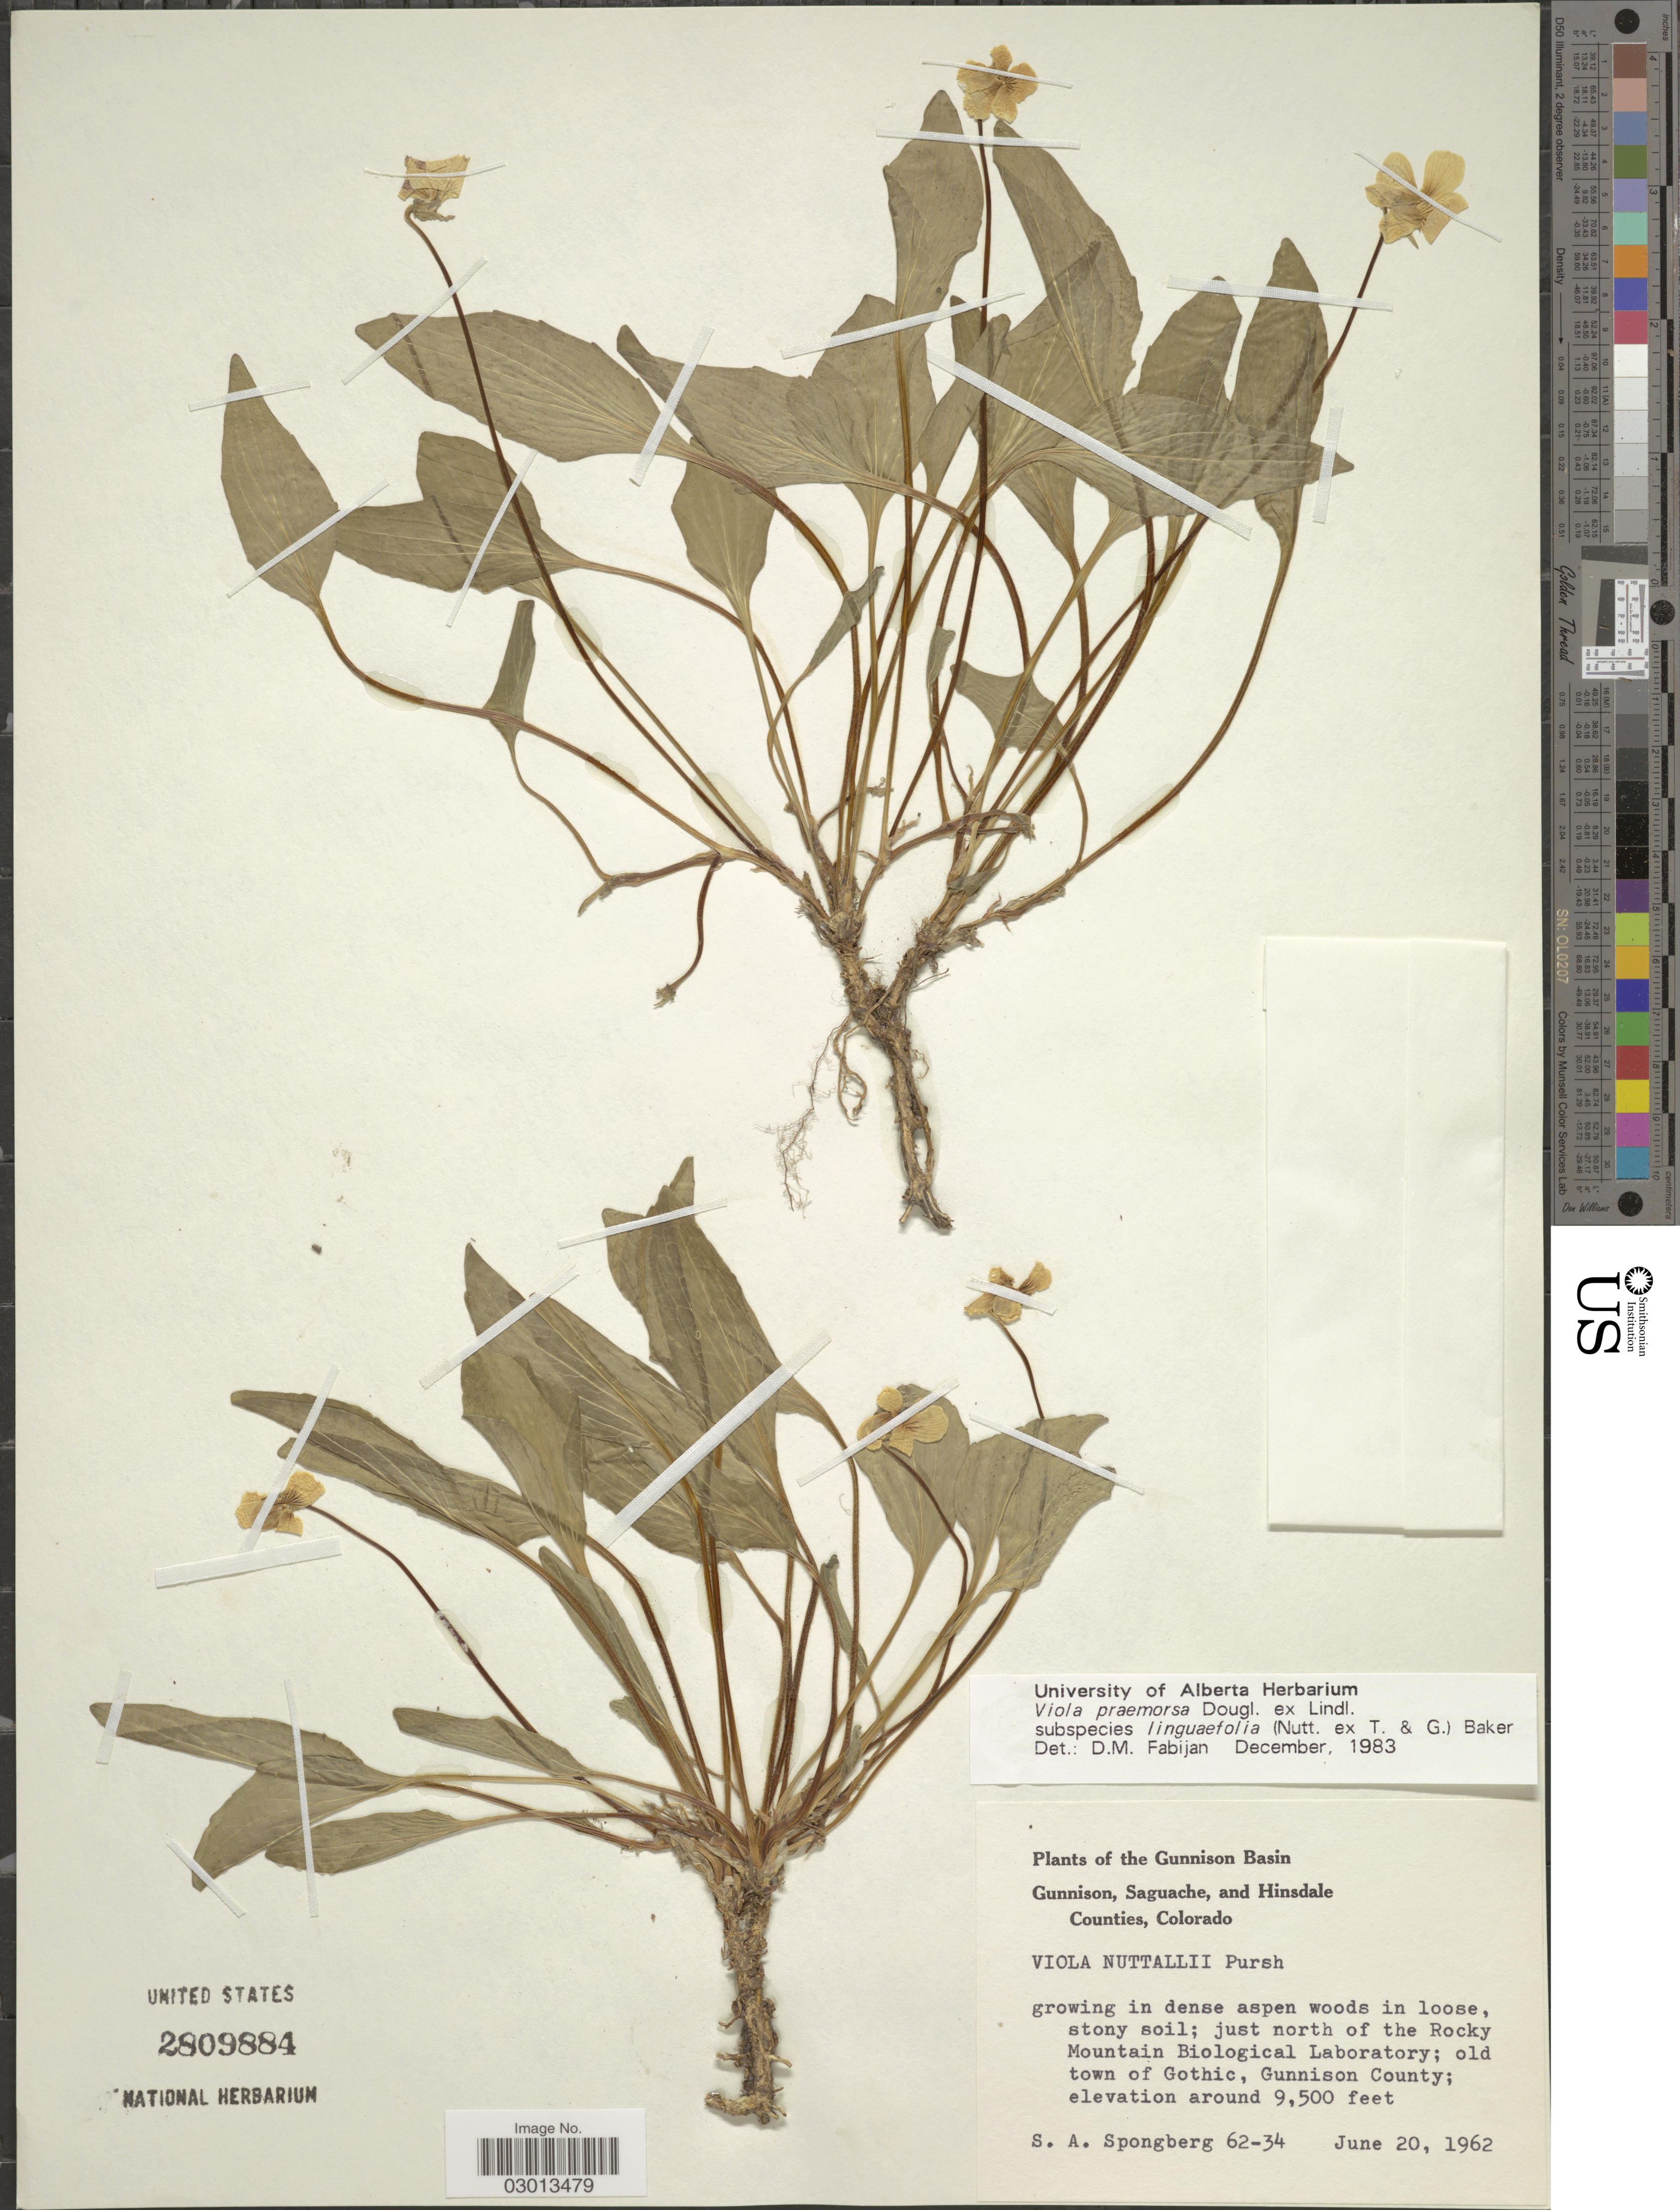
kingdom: Plantae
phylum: Tracheophyta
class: Magnoliopsida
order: Malpighiales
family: Violaceae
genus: Viola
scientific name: Viola praemorsa subsp. linguifolia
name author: (Nutt.) M.S. Baker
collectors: S. A.Spongberg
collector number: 62-34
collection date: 1962-06-20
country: United States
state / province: Colorado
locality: Gunnison Basin. Just north of the Rocky Mountain Biological Laboratory; old town of Gothic, Gunnison County.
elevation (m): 2896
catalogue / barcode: US 2809884